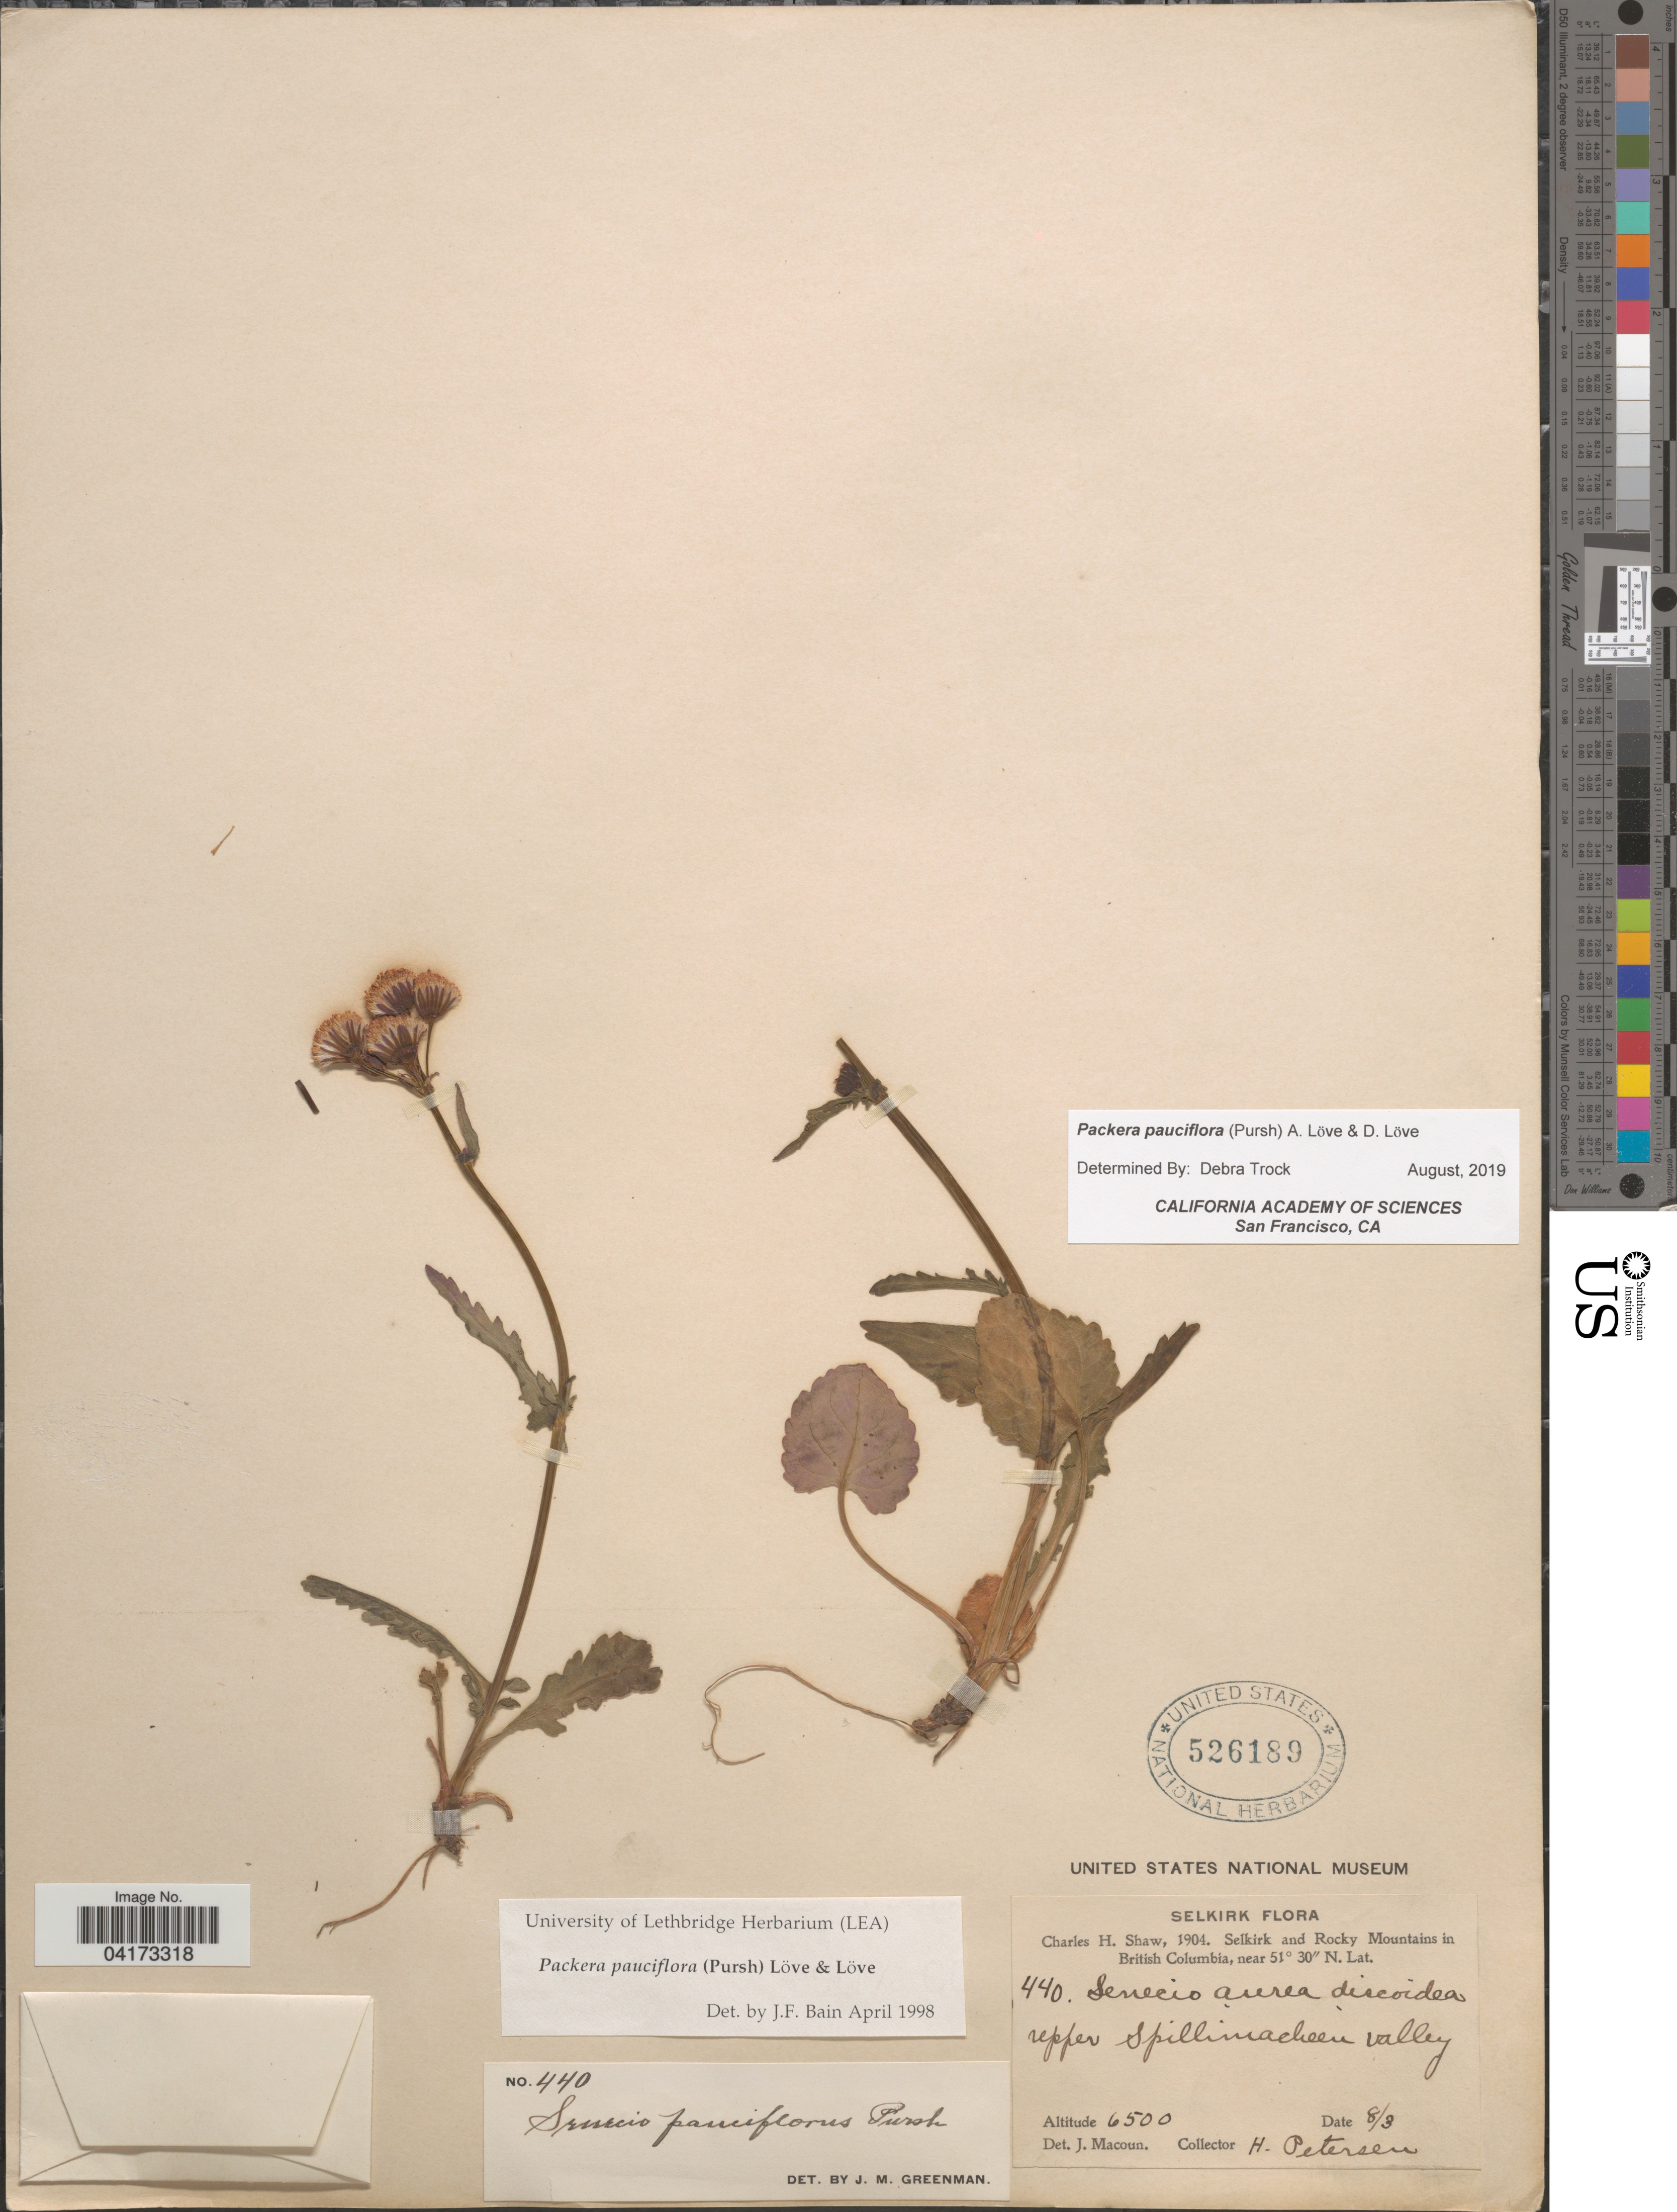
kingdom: Plantae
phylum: Tracheophyta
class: Magnoliopsida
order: Asterales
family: Asteraceae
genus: Packera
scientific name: Packera pauciflora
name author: (Pursh) W.A. Weber & Á. Löve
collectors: H. Petersen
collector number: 440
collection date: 1904-03-08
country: Canada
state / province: British Columbia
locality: Selkirk. Selkirk and Rocky Mountains. Upper Spillimacheen valley.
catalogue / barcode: US 526189